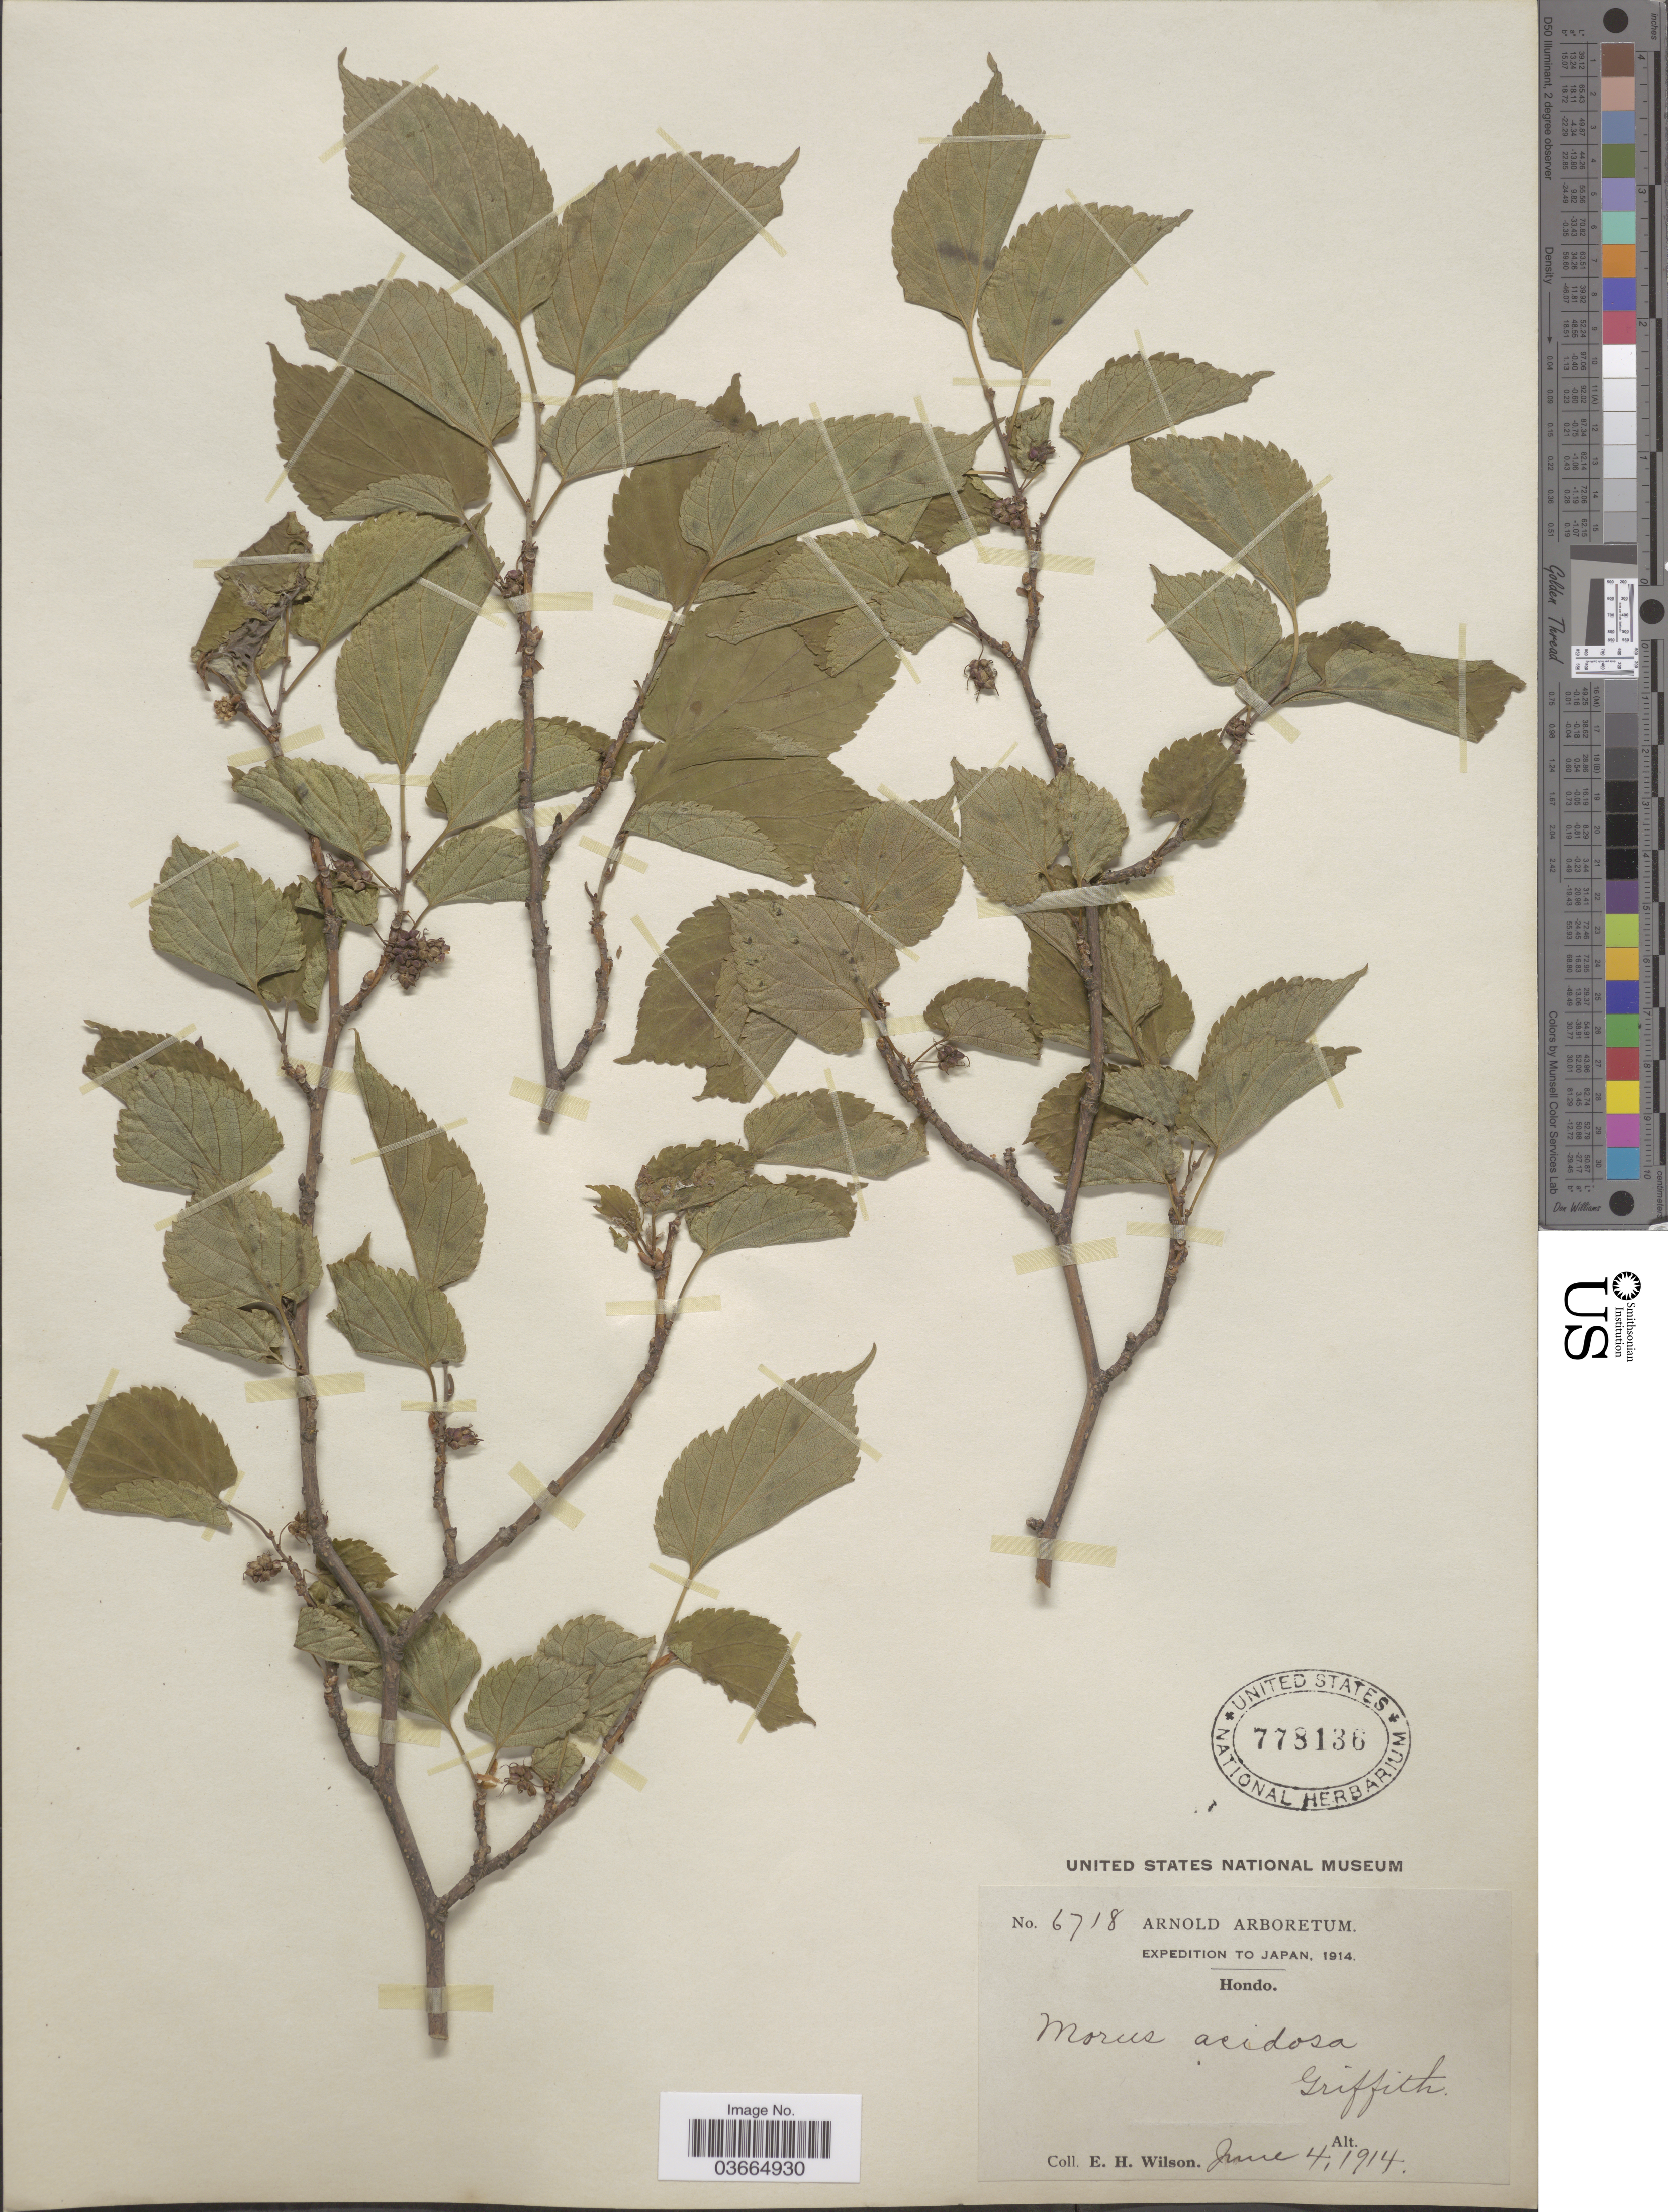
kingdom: Plantae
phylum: Tracheophyta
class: Magnoliopsida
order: Rosales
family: Moraceae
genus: Morus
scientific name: Morus acidosa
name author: Griff.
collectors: E. Wilson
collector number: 6718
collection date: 1914-06-04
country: Japan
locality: Hondo.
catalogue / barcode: US 778136